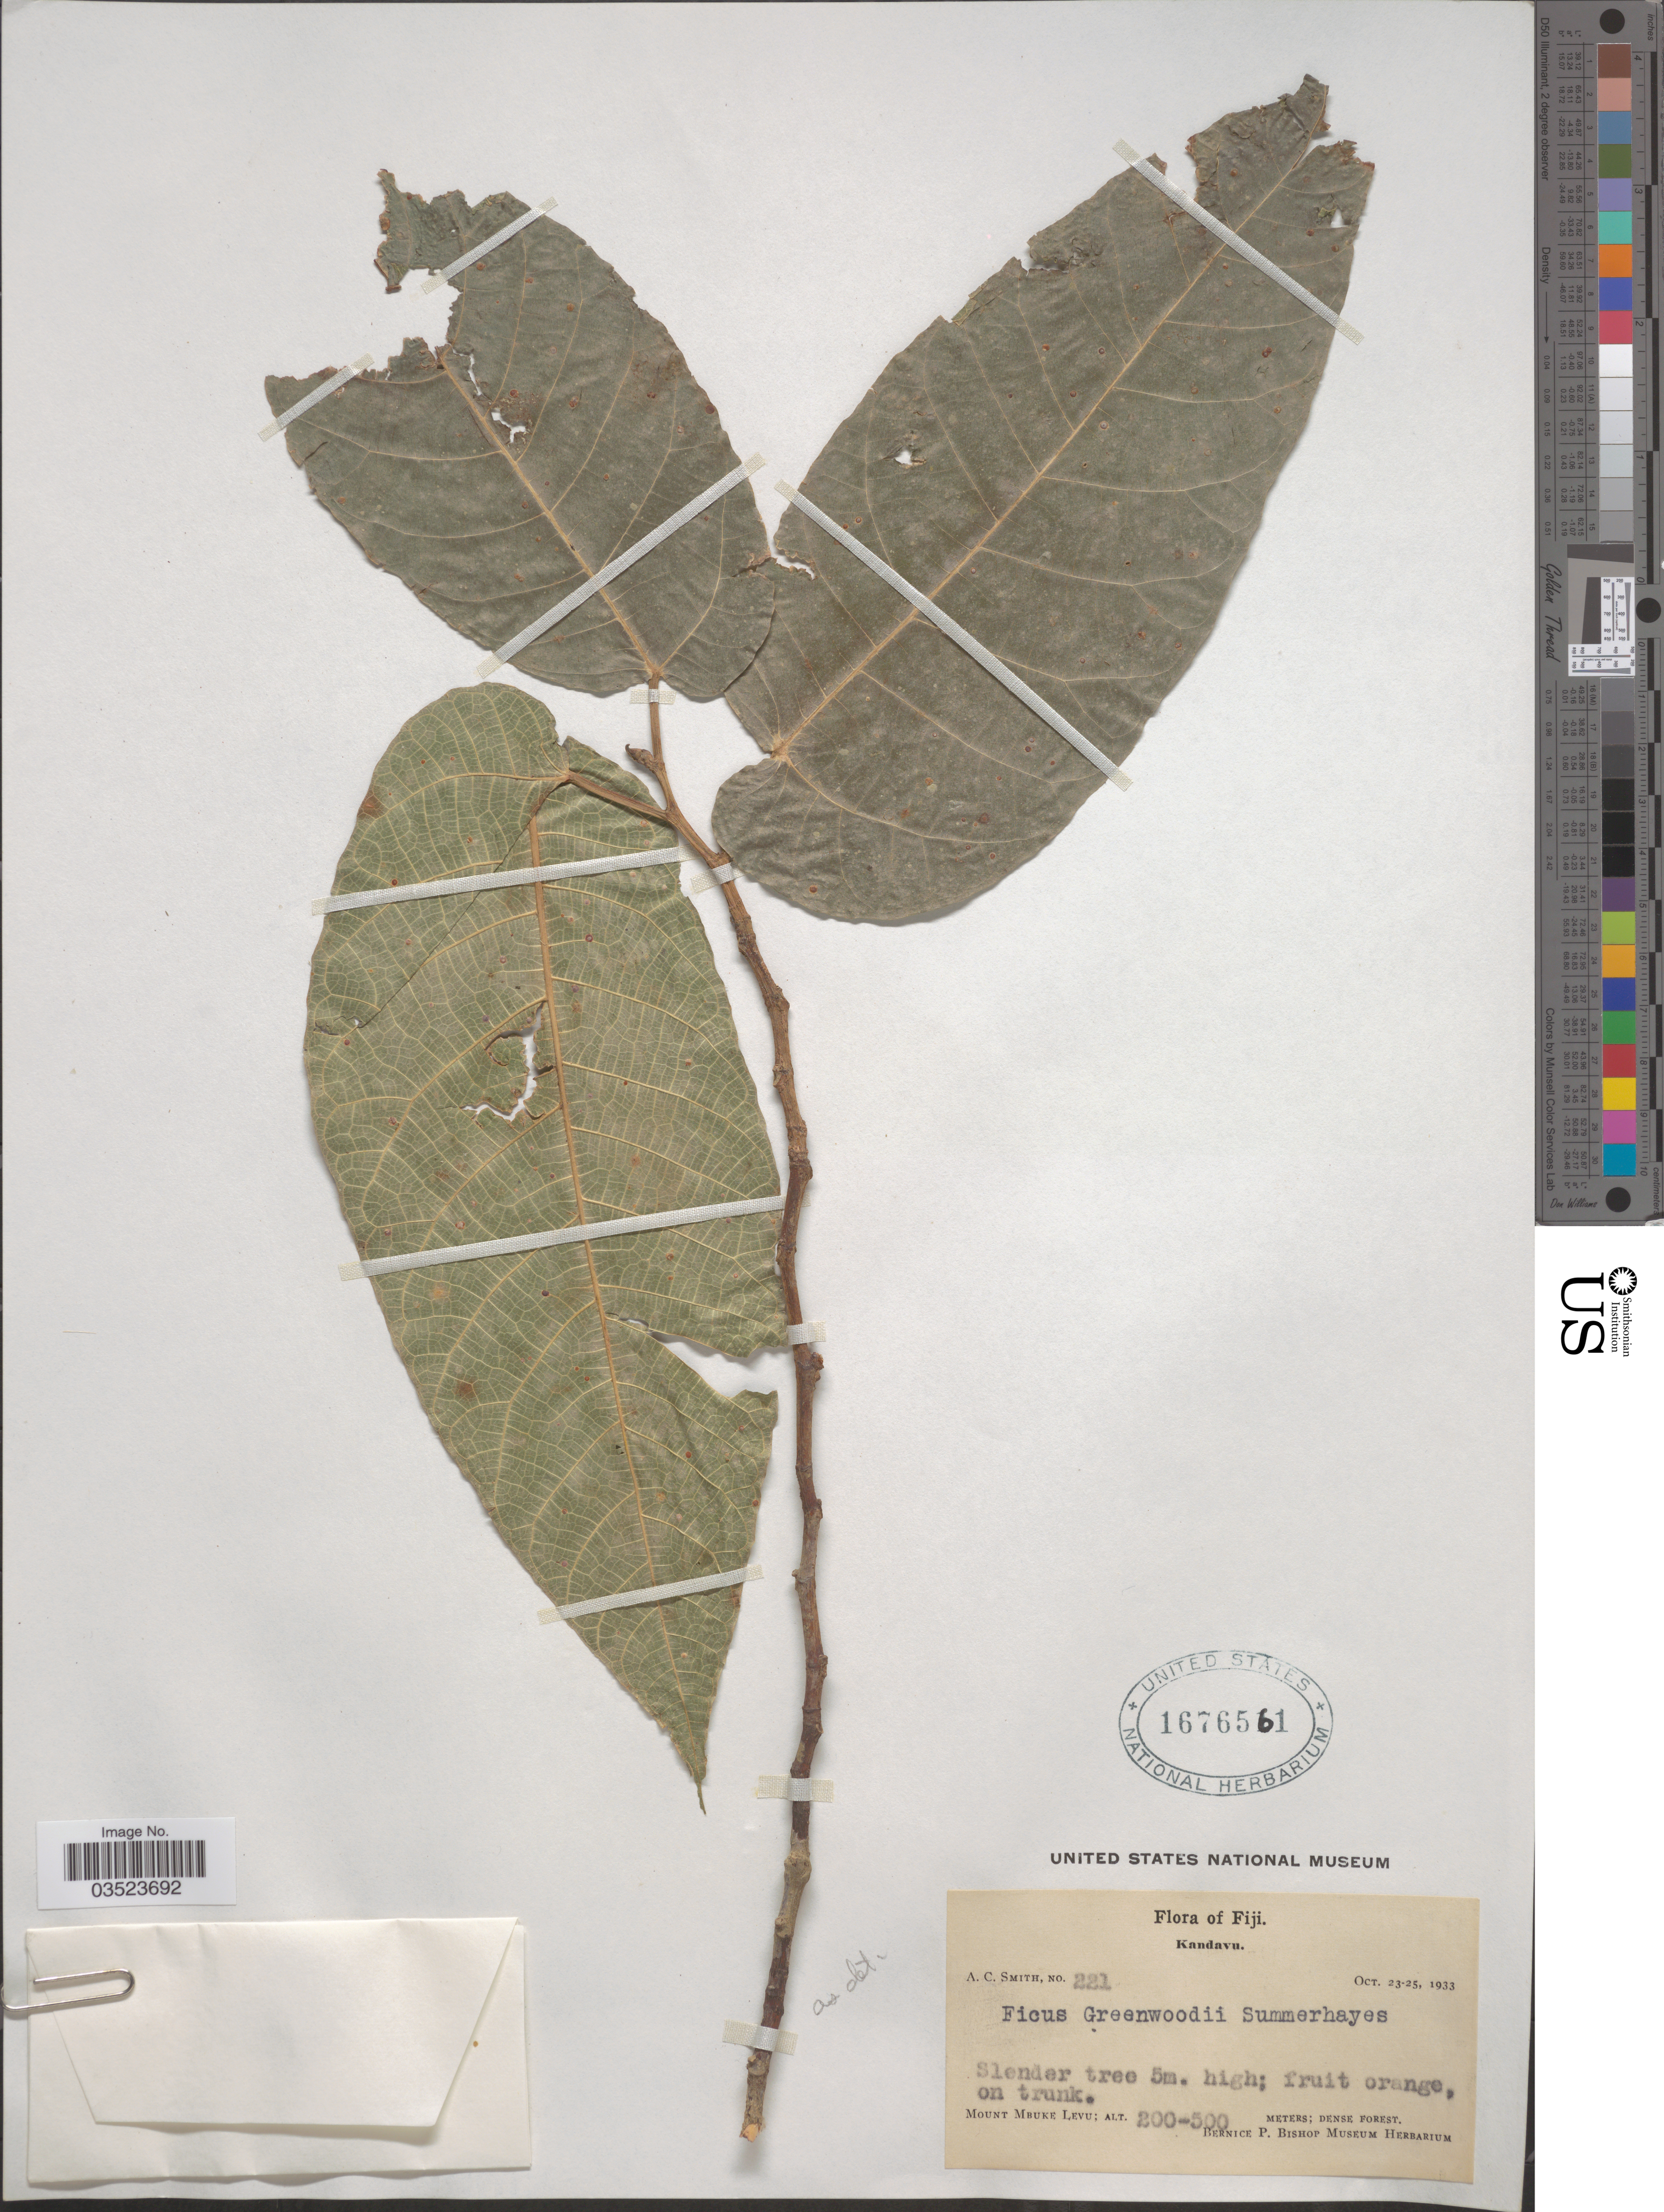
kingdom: Plantae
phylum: Tracheophyta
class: Magnoliopsida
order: Rosales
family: Moraceae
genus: Ficus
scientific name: Ficus greenwoodii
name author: Summerh.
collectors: A. C. Smith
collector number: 221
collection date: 1933-10-23/1933-10-25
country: Fiji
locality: Kandavu. Mount Mbuke Levu.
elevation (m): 200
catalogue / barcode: US 1676561